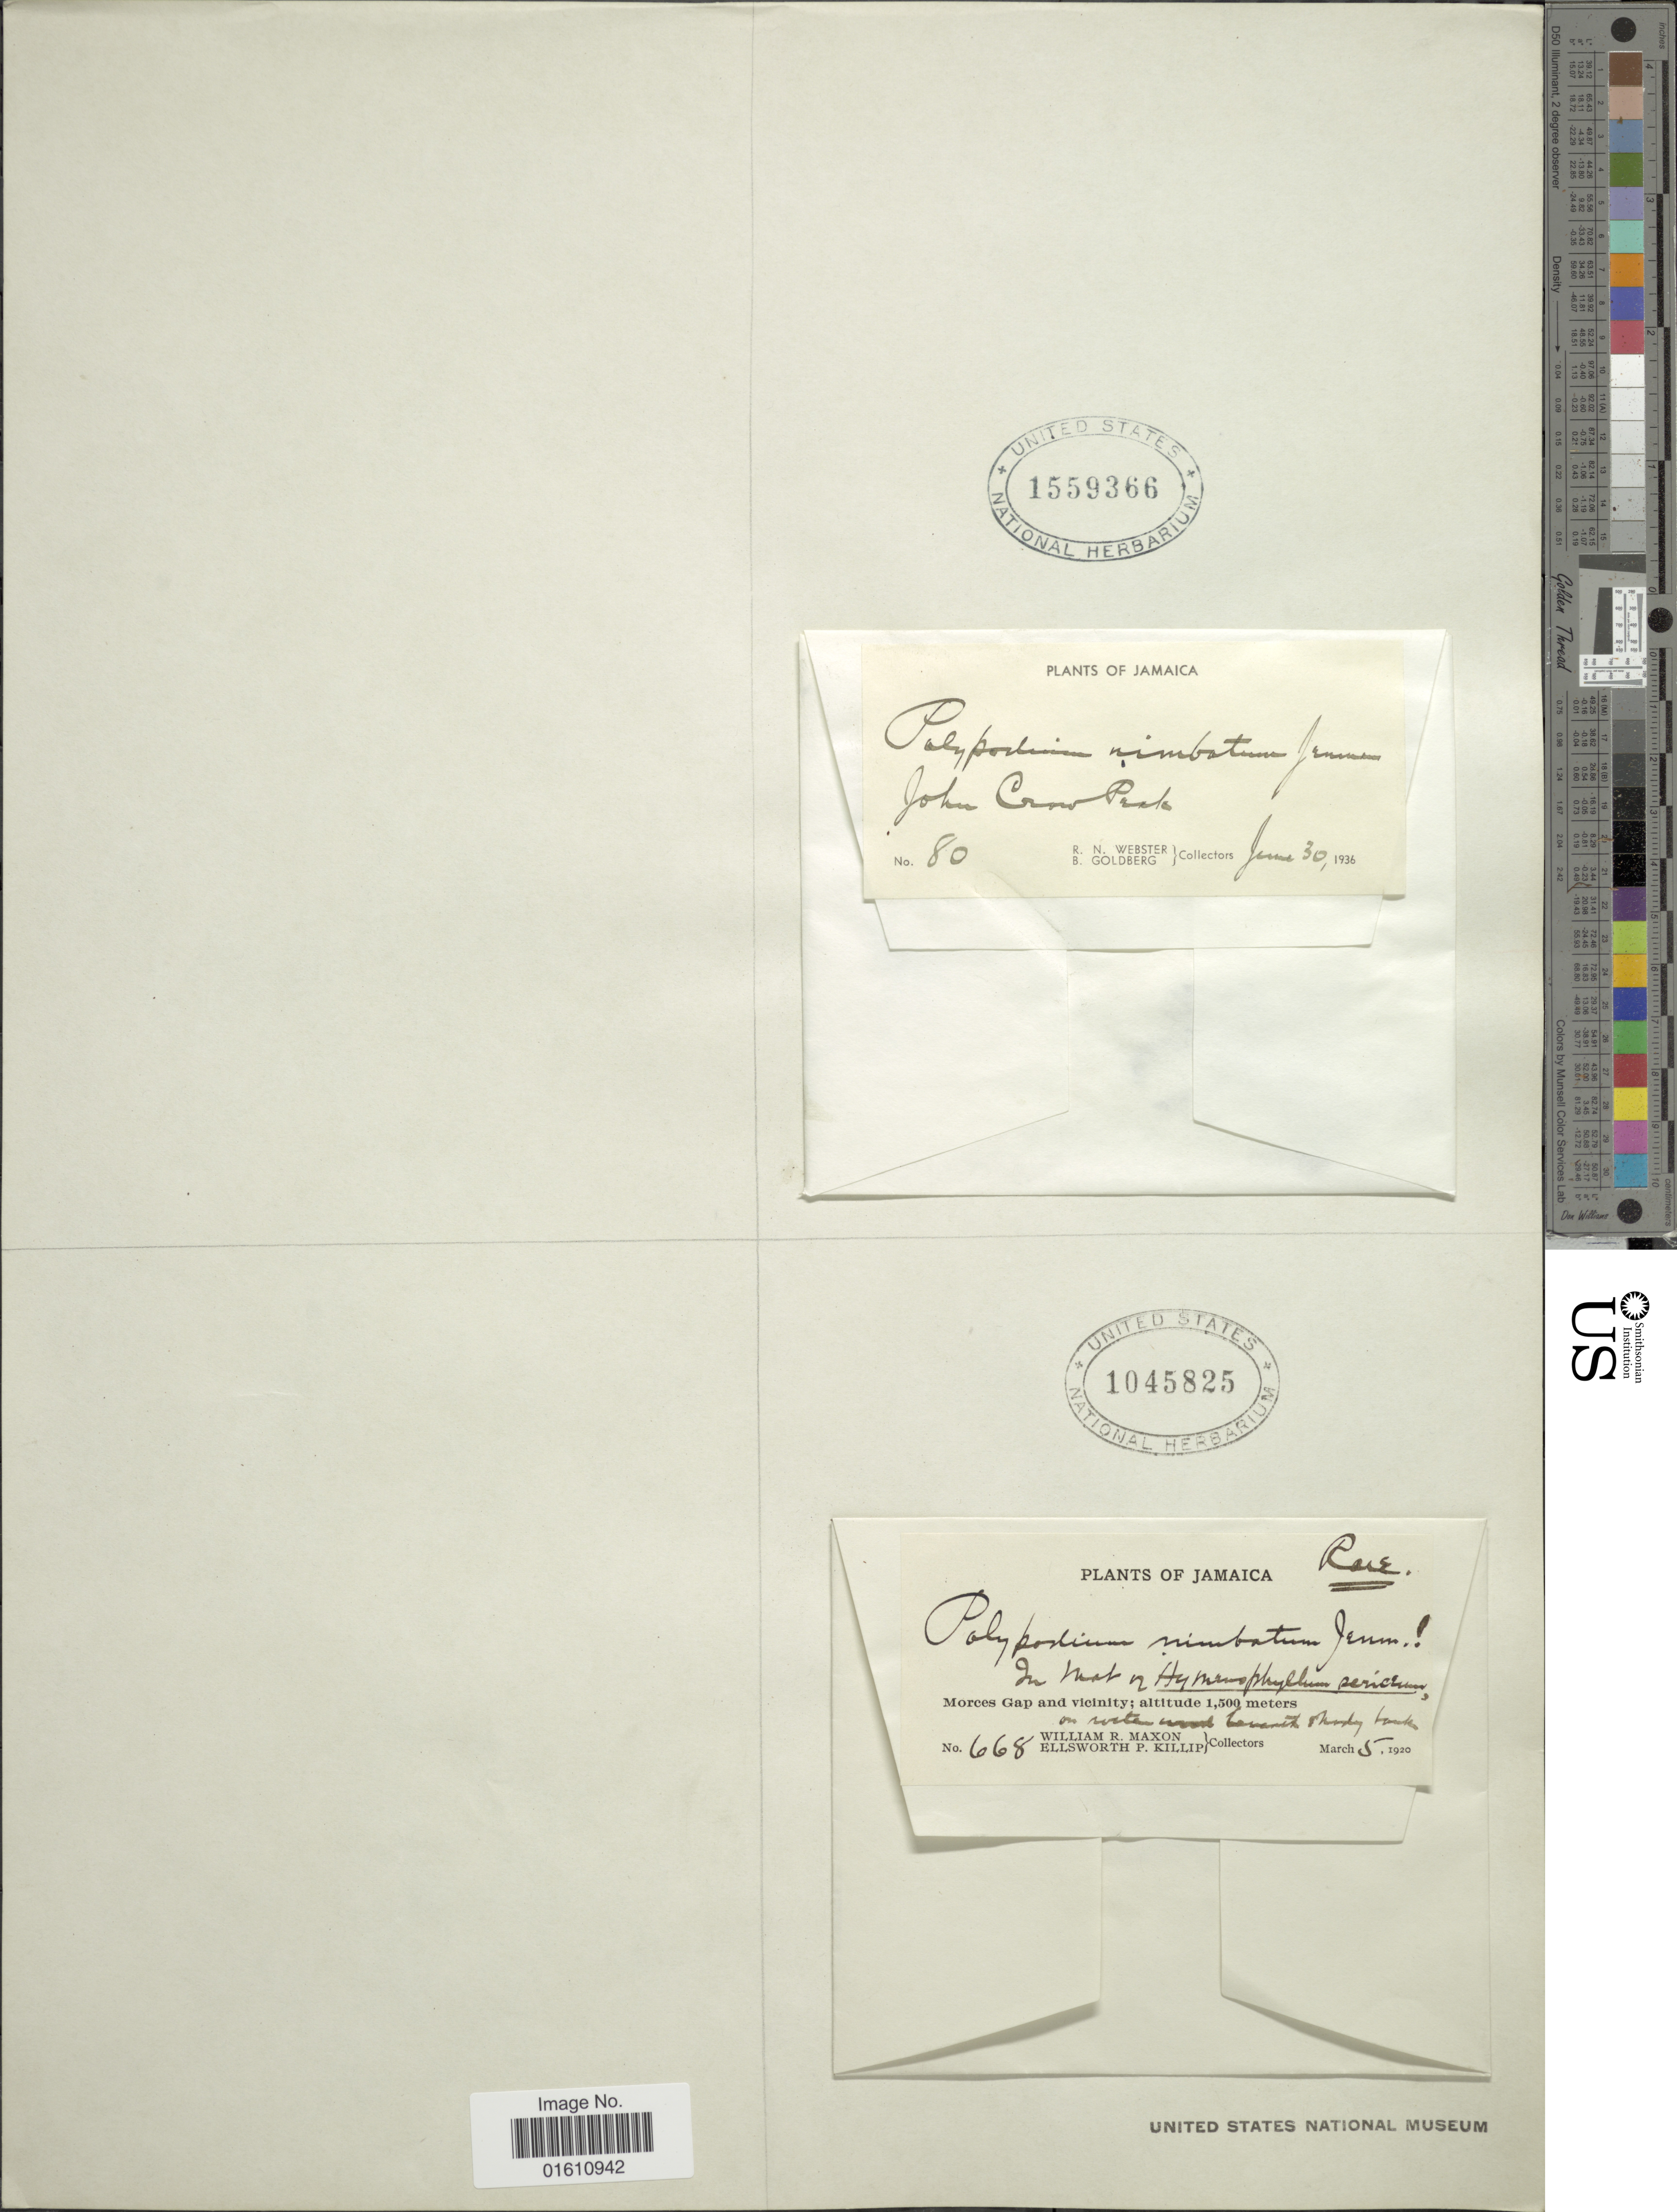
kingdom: Plantae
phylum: Tracheophyta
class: Polypodiopsida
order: Polypodiales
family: Polypodiaceae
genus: Moranopteris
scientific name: Moranopteris nimbata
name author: (Jenman) R. Y. Hirai & J. Prado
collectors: R. N. Webster & B. Goldberg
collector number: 80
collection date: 1936-06-30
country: Jamaica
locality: John Crow Park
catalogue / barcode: US 1559366